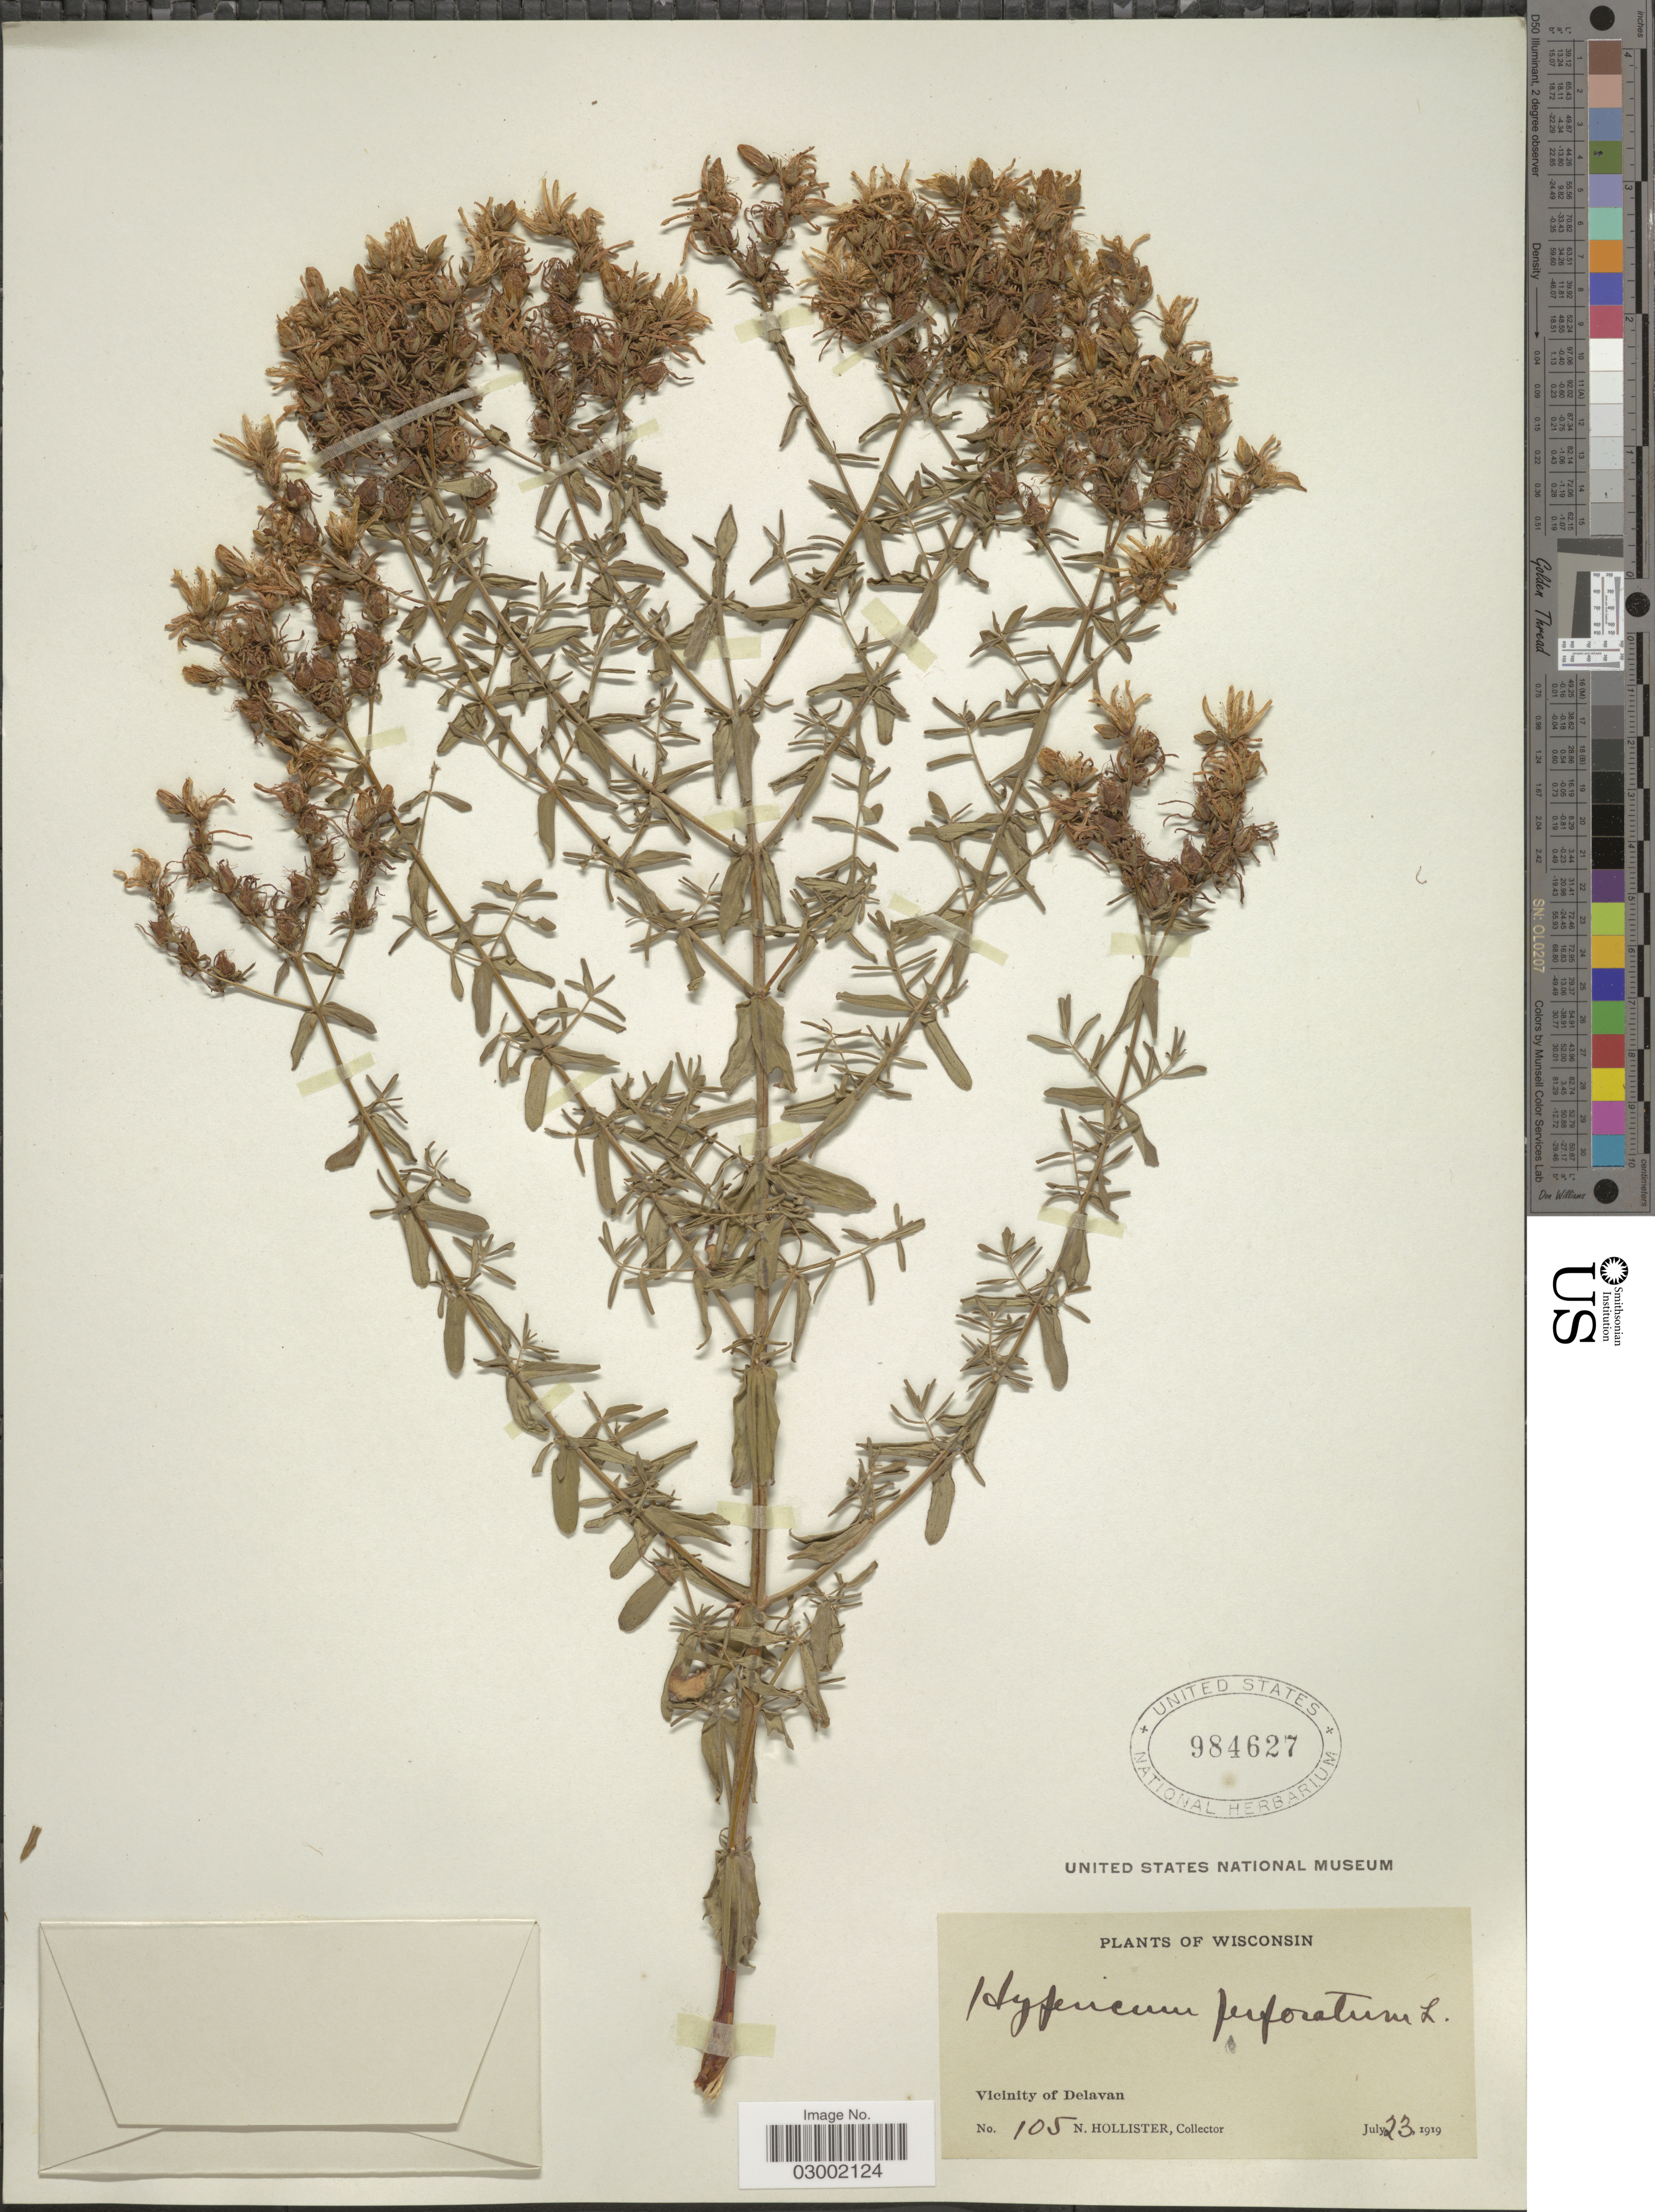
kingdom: Plantae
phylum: Tracheophyta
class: Magnoliopsida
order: Malpighiales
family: Hypericaceae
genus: Hypericum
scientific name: Hypericum perforatum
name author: L.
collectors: N. Hollister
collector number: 105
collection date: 1919-07-23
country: United States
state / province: Wisconsin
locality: Vicinity of Delavan.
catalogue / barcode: US 984627